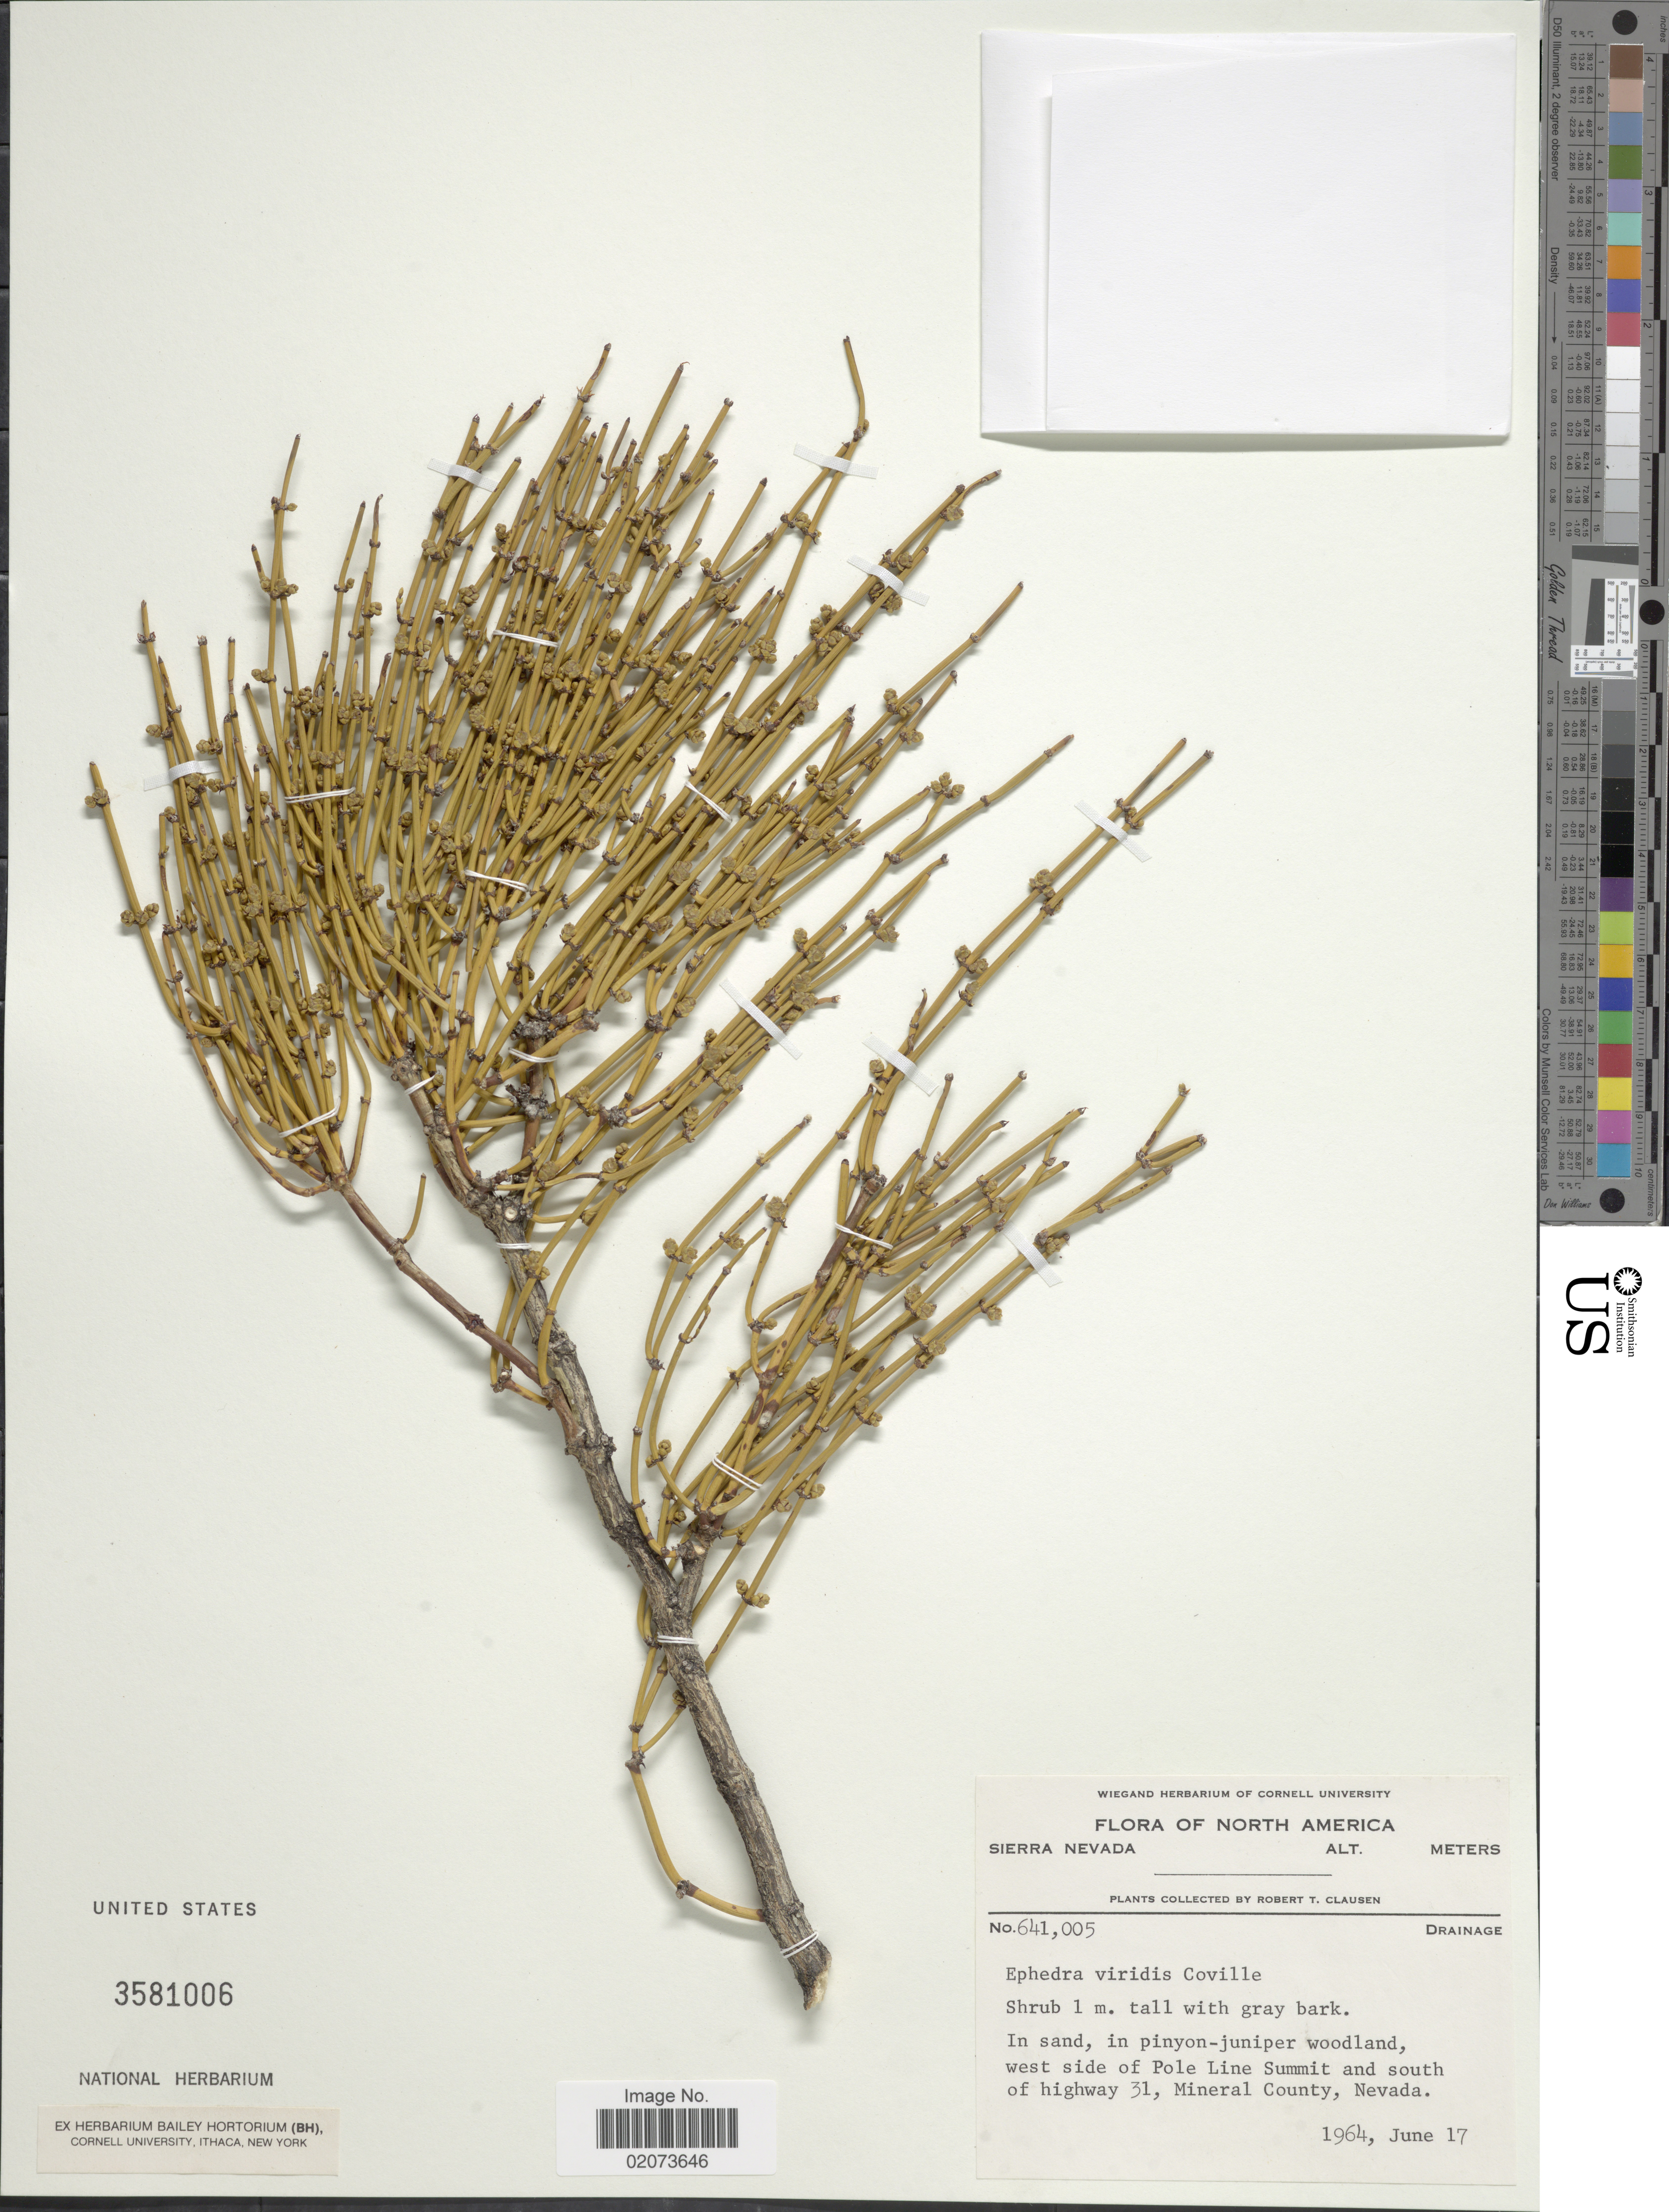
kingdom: Plantae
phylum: Tracheophyta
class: Gnetopsida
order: Ephedrales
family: Ephedraceae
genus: Ephedra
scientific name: Ephedra viridis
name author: Coville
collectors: R. T. Clausen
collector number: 641005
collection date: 1964-06-17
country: United States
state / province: Nevada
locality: North America, in sand, in pinyon-juniper woodland, west side of Pole Line Summit and south of highway 31, Mineral County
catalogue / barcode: US 3581006